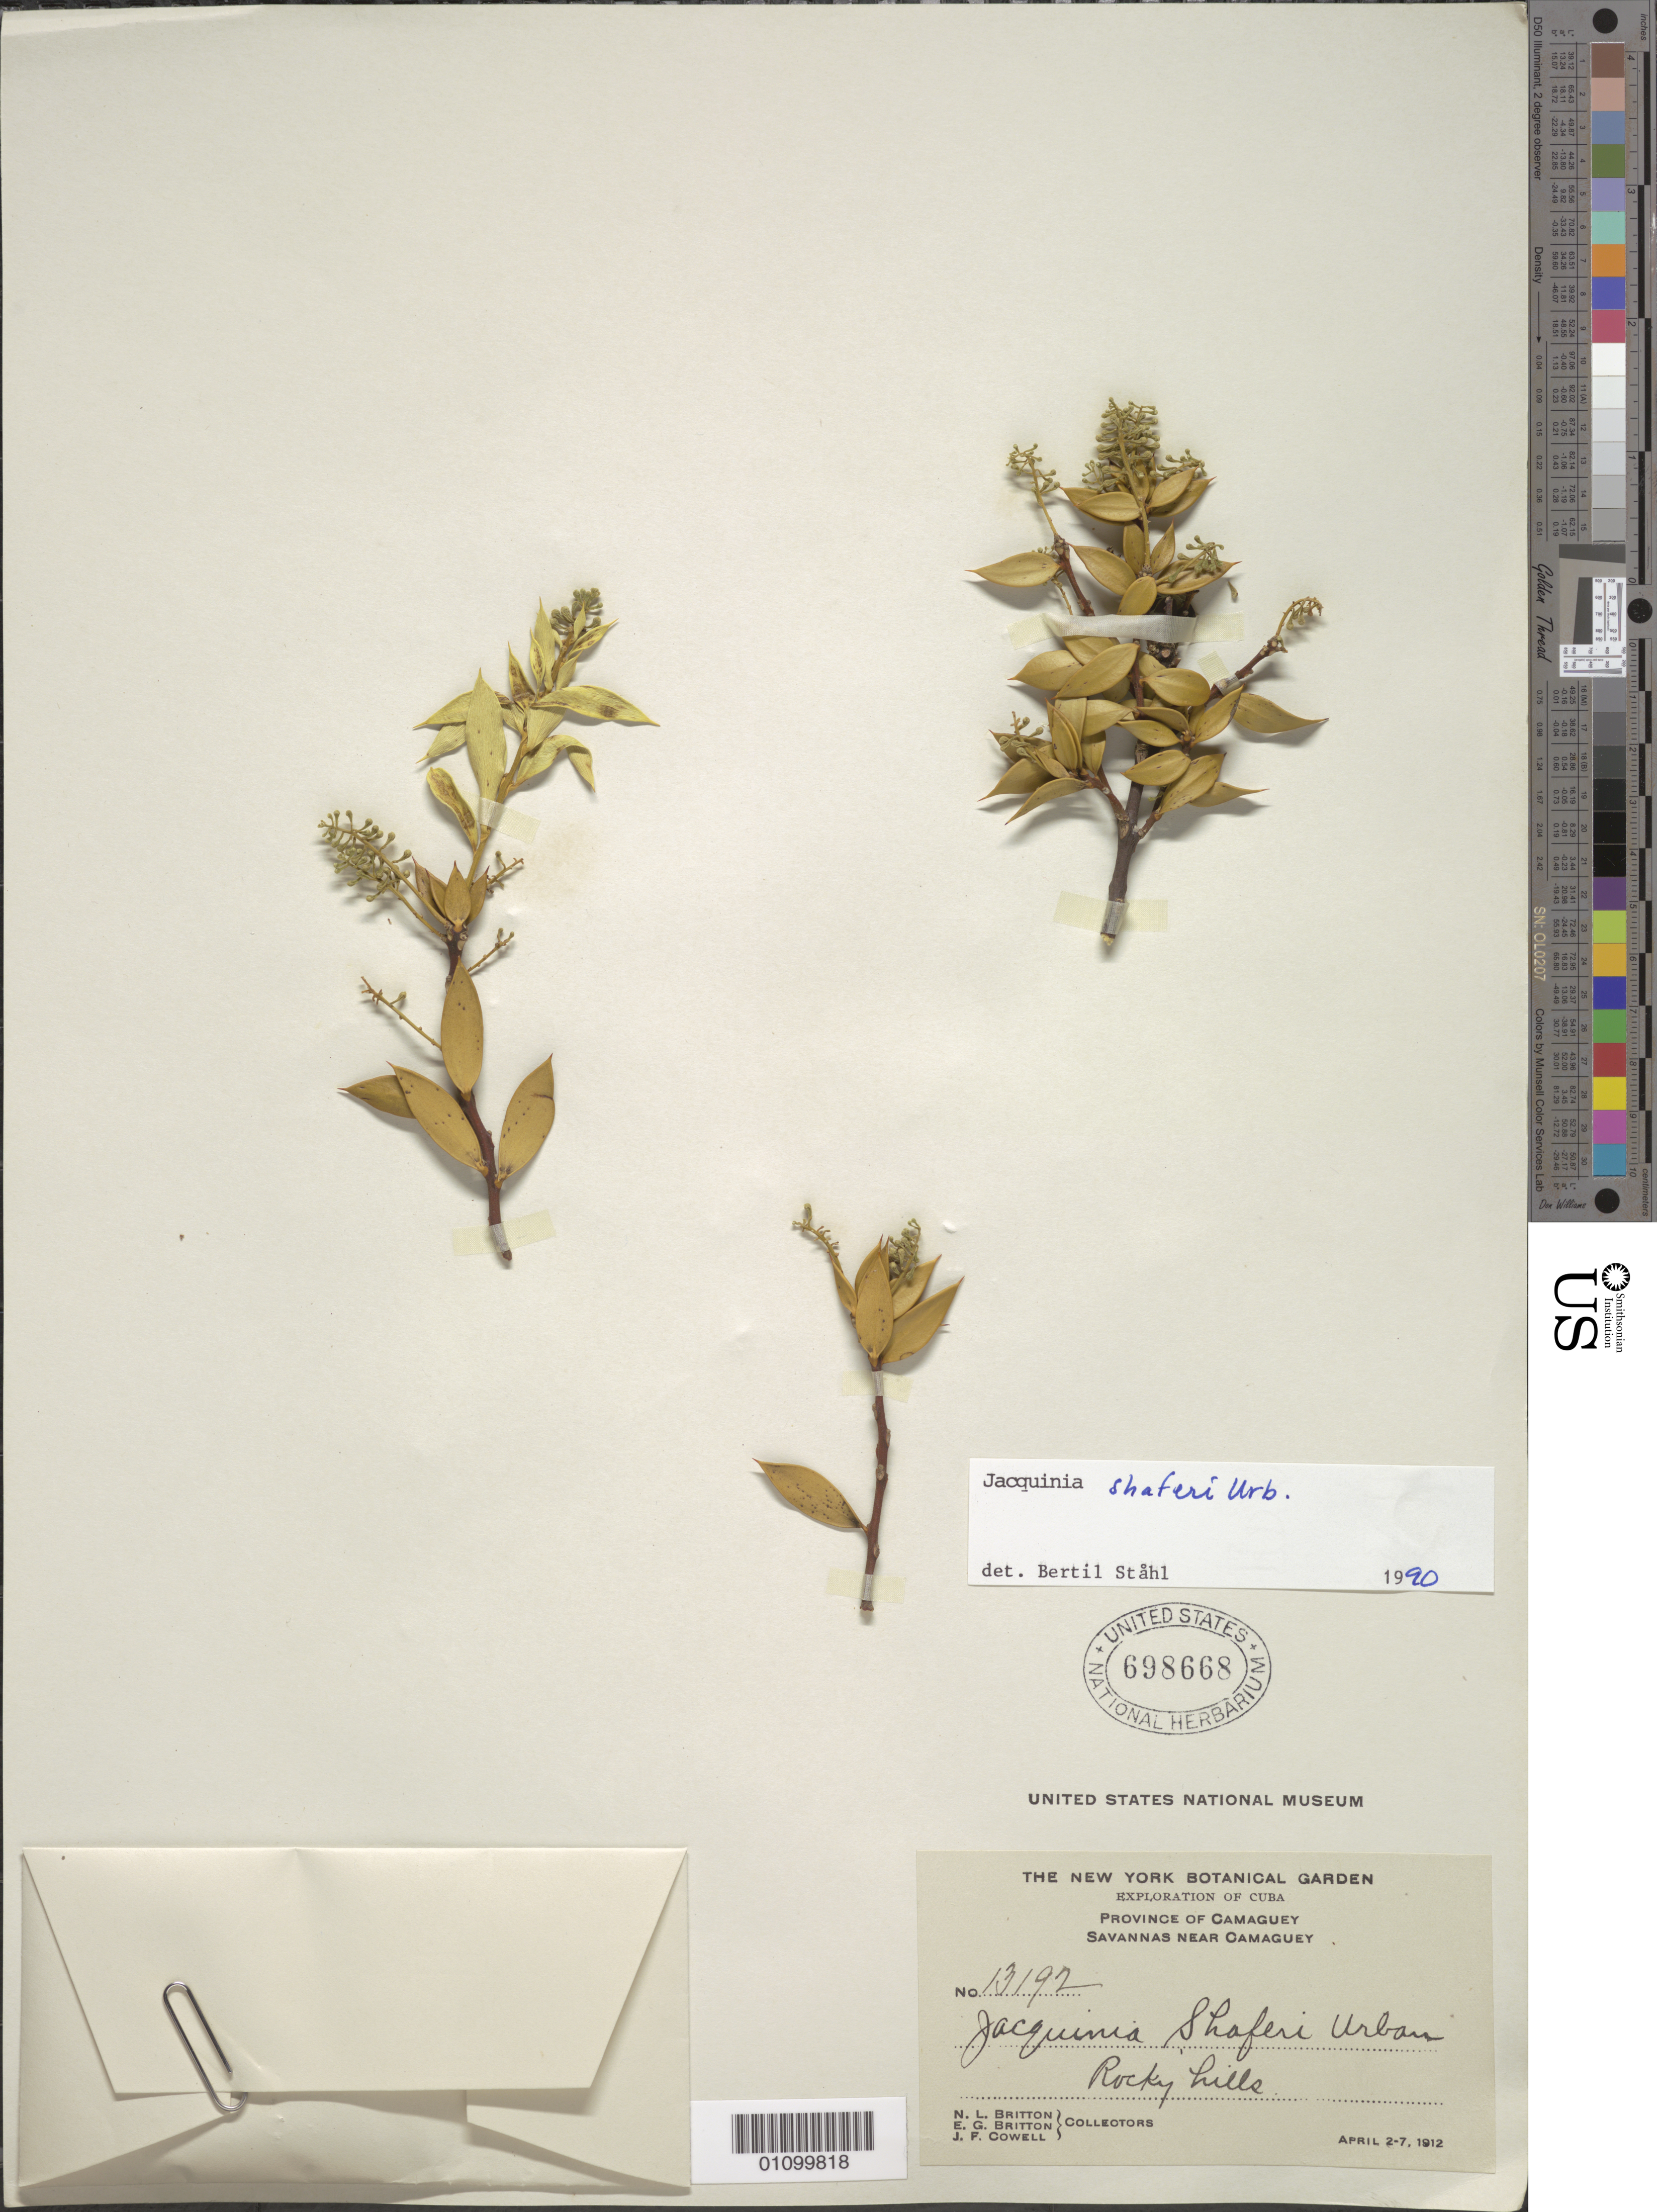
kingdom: Plantae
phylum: Tracheophyta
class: Magnoliopsida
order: Ericales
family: Primulaceae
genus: Jacquinia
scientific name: Jacquinia shaferi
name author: Urb.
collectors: N. Britton, E. G. Britton & J. F. Cowell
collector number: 13192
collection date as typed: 02 Apr 1912 to 07 Apr 1912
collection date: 1912-04-02/1912-04-07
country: Cuba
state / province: Camagüey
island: Cuba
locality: Savannas near camaguey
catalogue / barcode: US 698668